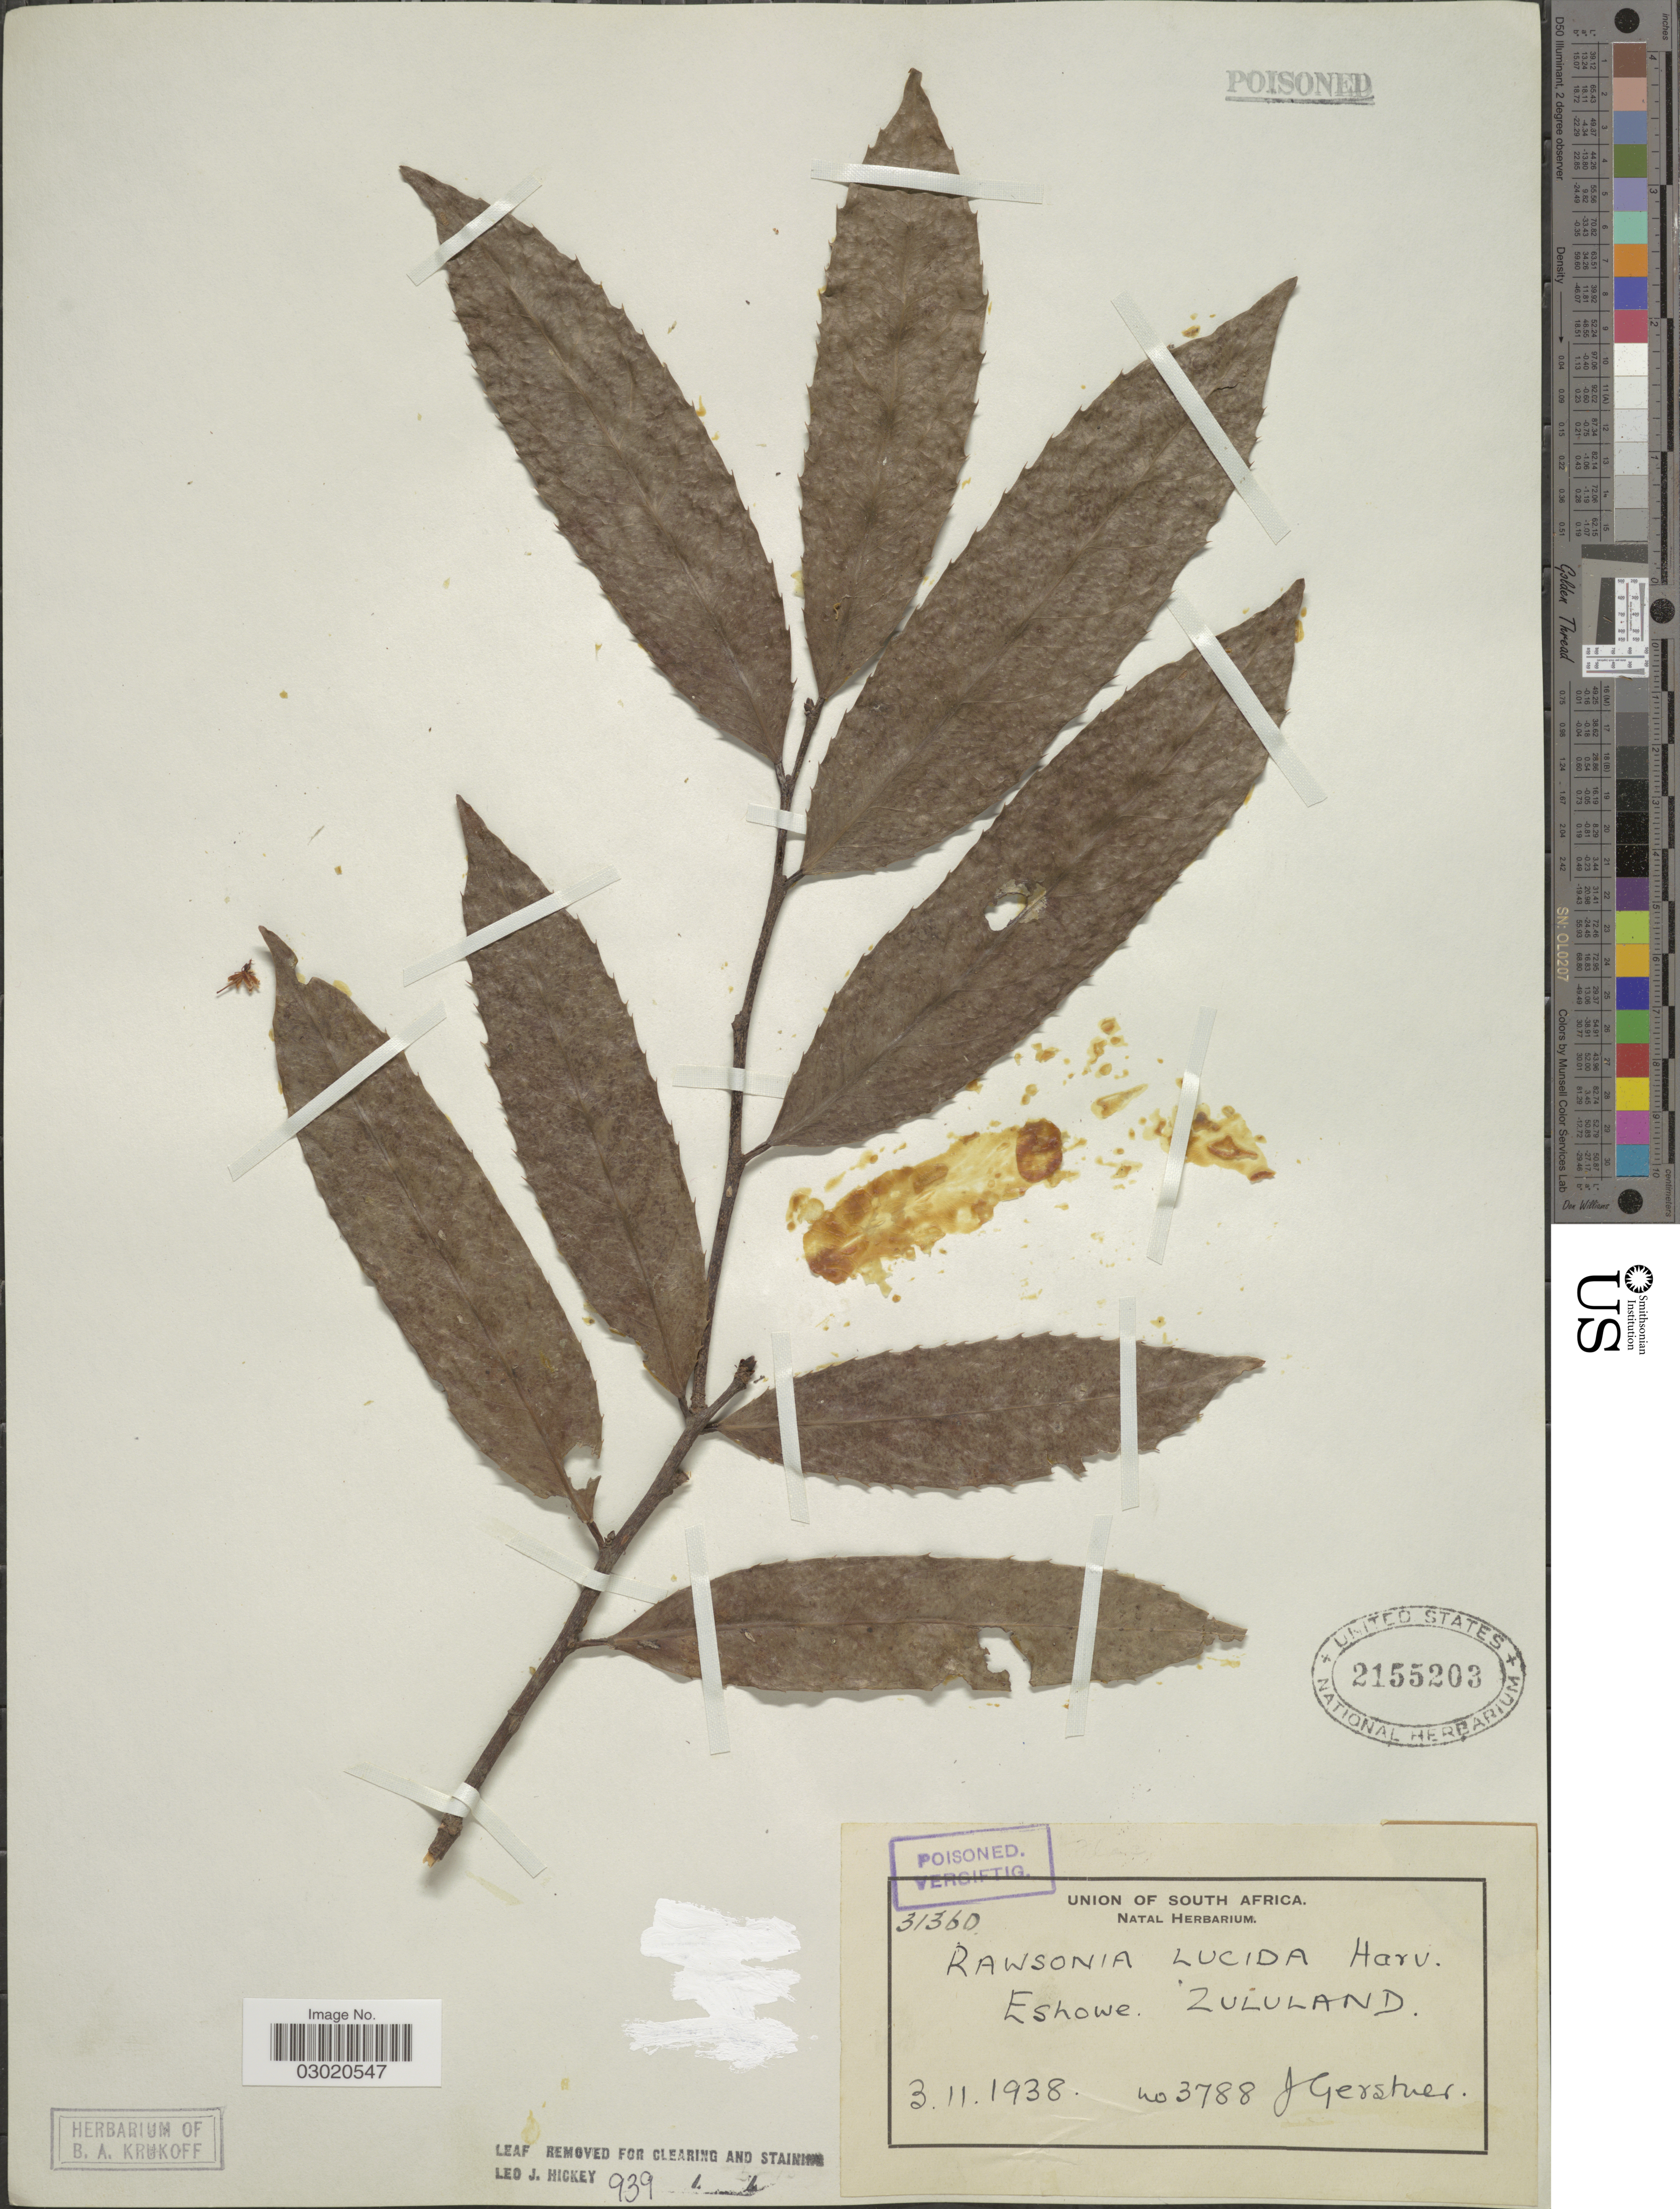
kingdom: Plantae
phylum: Tracheophyta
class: Magnoliopsida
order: Malpighiales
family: Achariaceae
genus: Rawsonia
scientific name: Rawsonia lucida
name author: Harv. & Sond.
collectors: J. Gerstner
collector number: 3788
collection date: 1938-11-03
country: South Africa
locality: Eshowe. Zululand.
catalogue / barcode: US 2155203